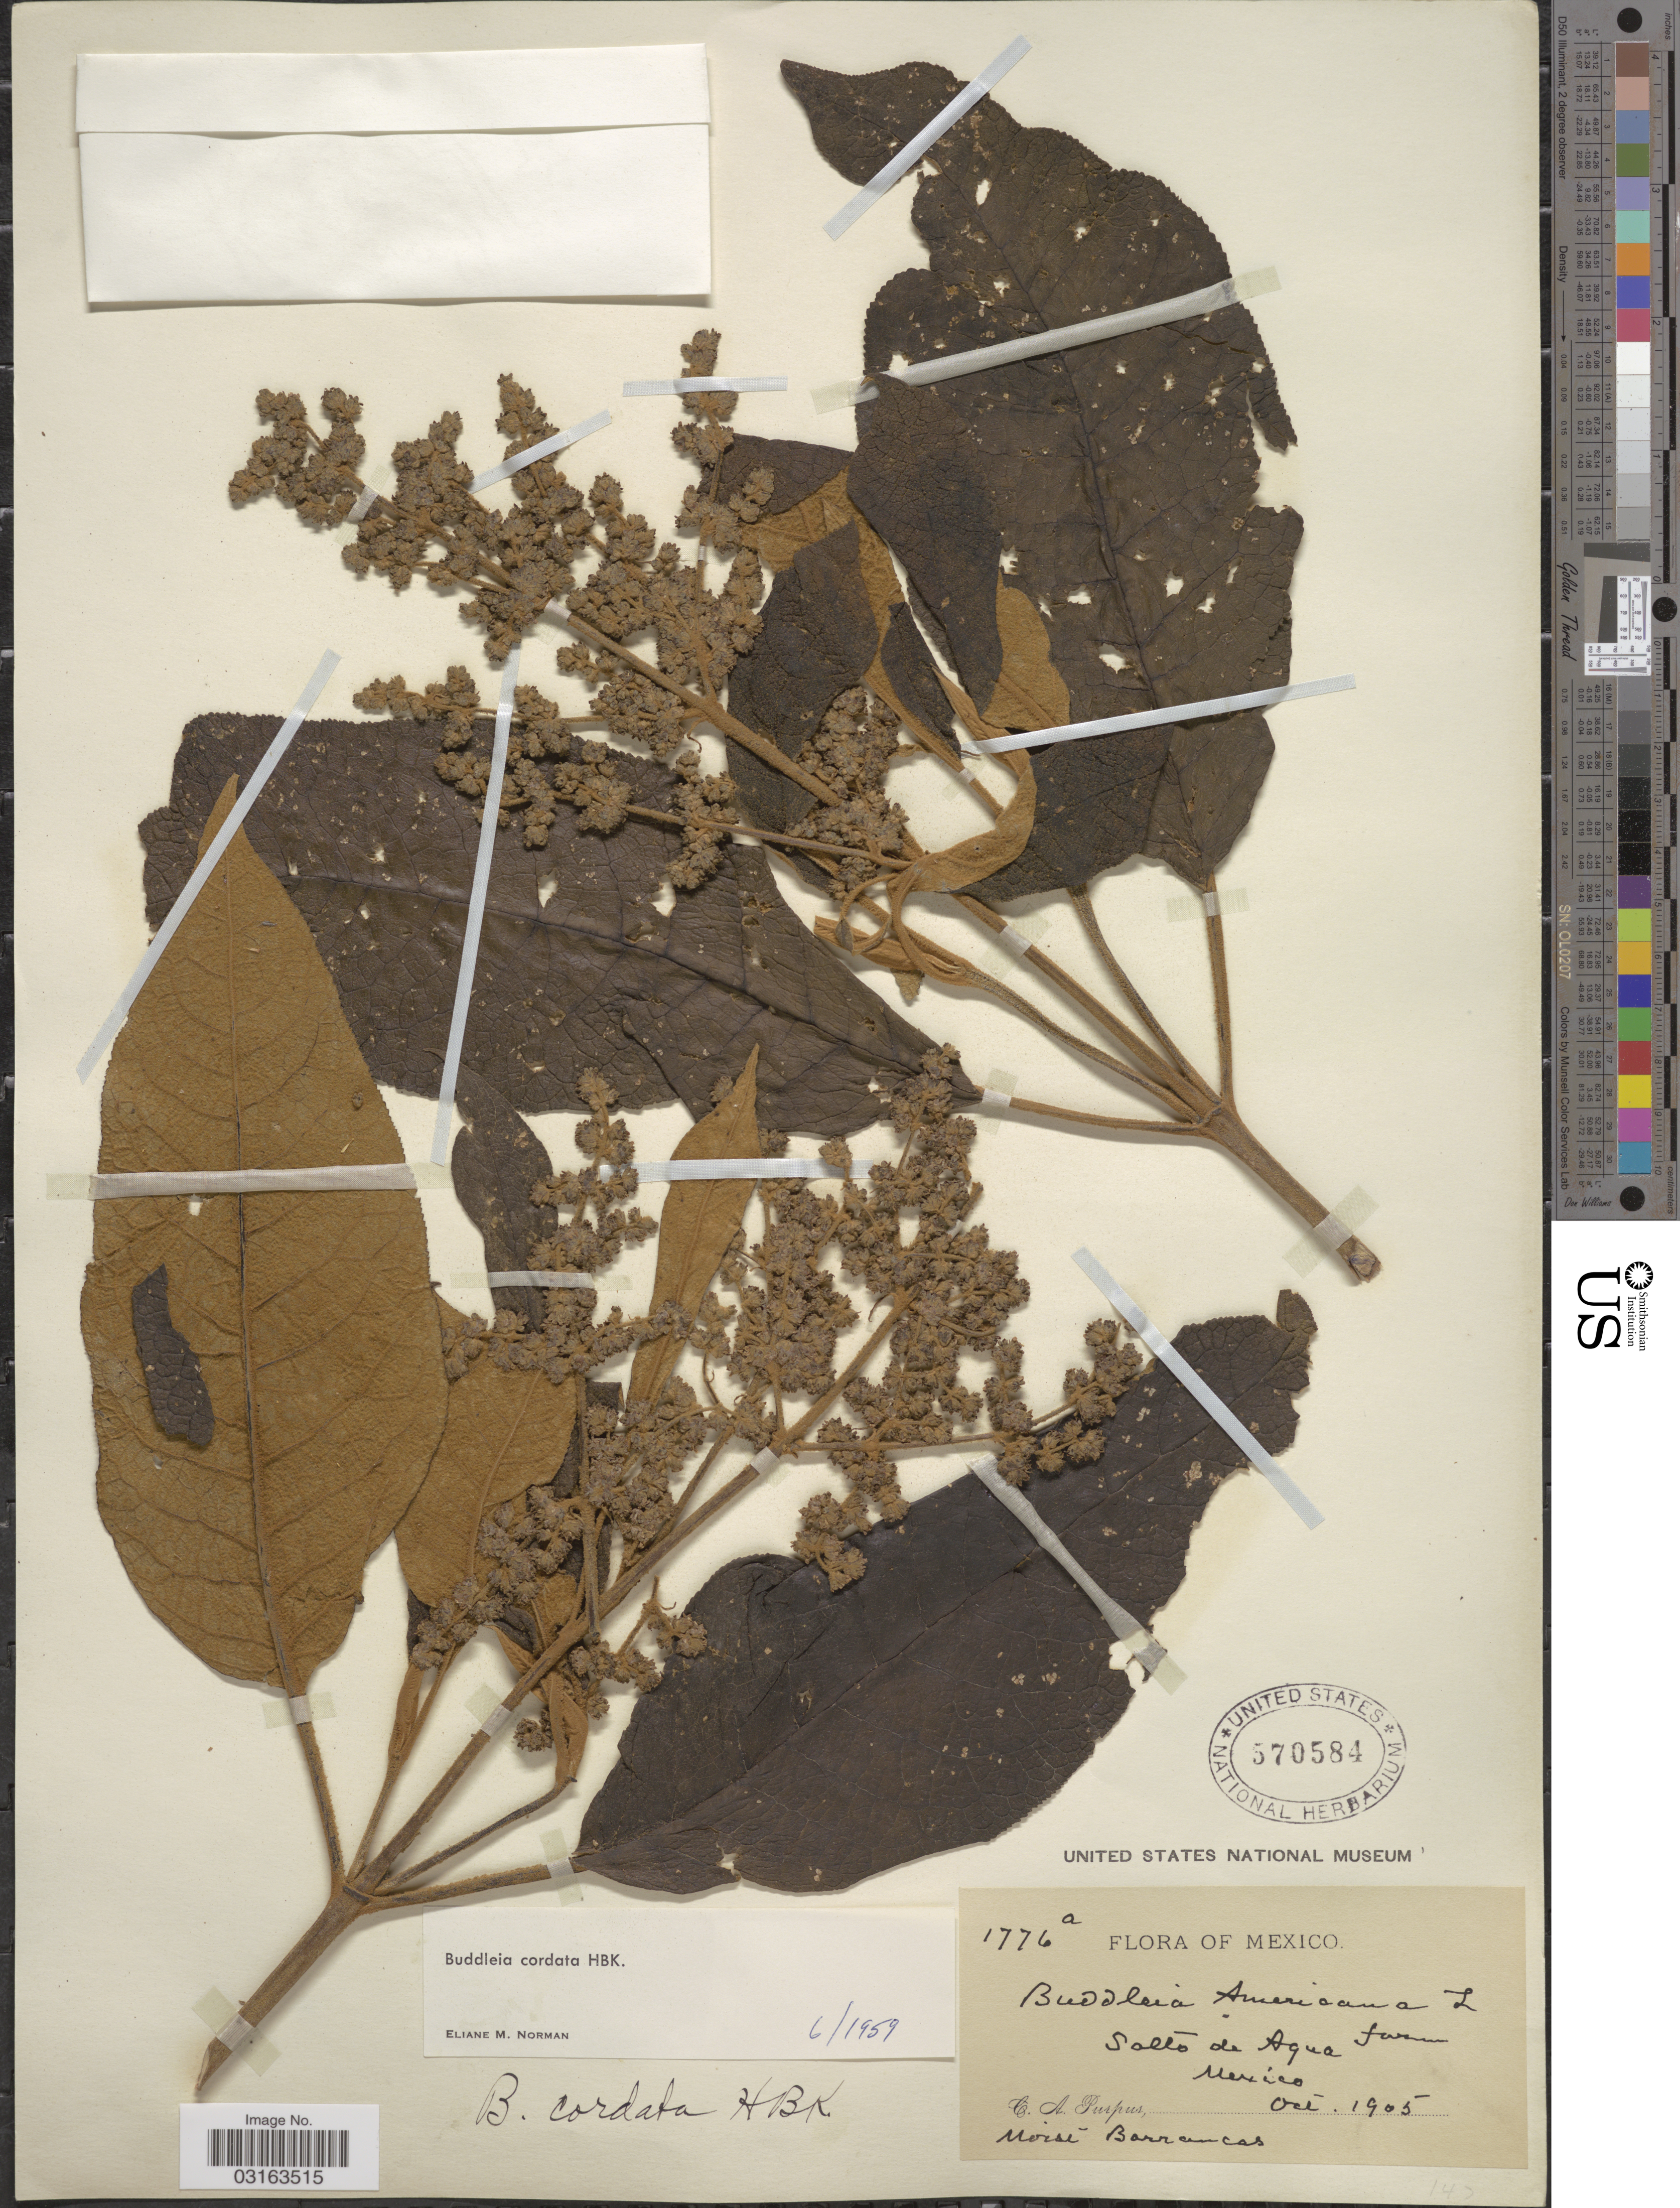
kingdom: Plantae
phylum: Tracheophyta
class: Magnoliopsida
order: Lamiales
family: Scrophulariaceae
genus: Buddleja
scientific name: Buddleja cordata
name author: Kunth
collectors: C. A. Purpus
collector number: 1776a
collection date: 1905-10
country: Mexico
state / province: México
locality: Salto de Agua.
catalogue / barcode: US 570584